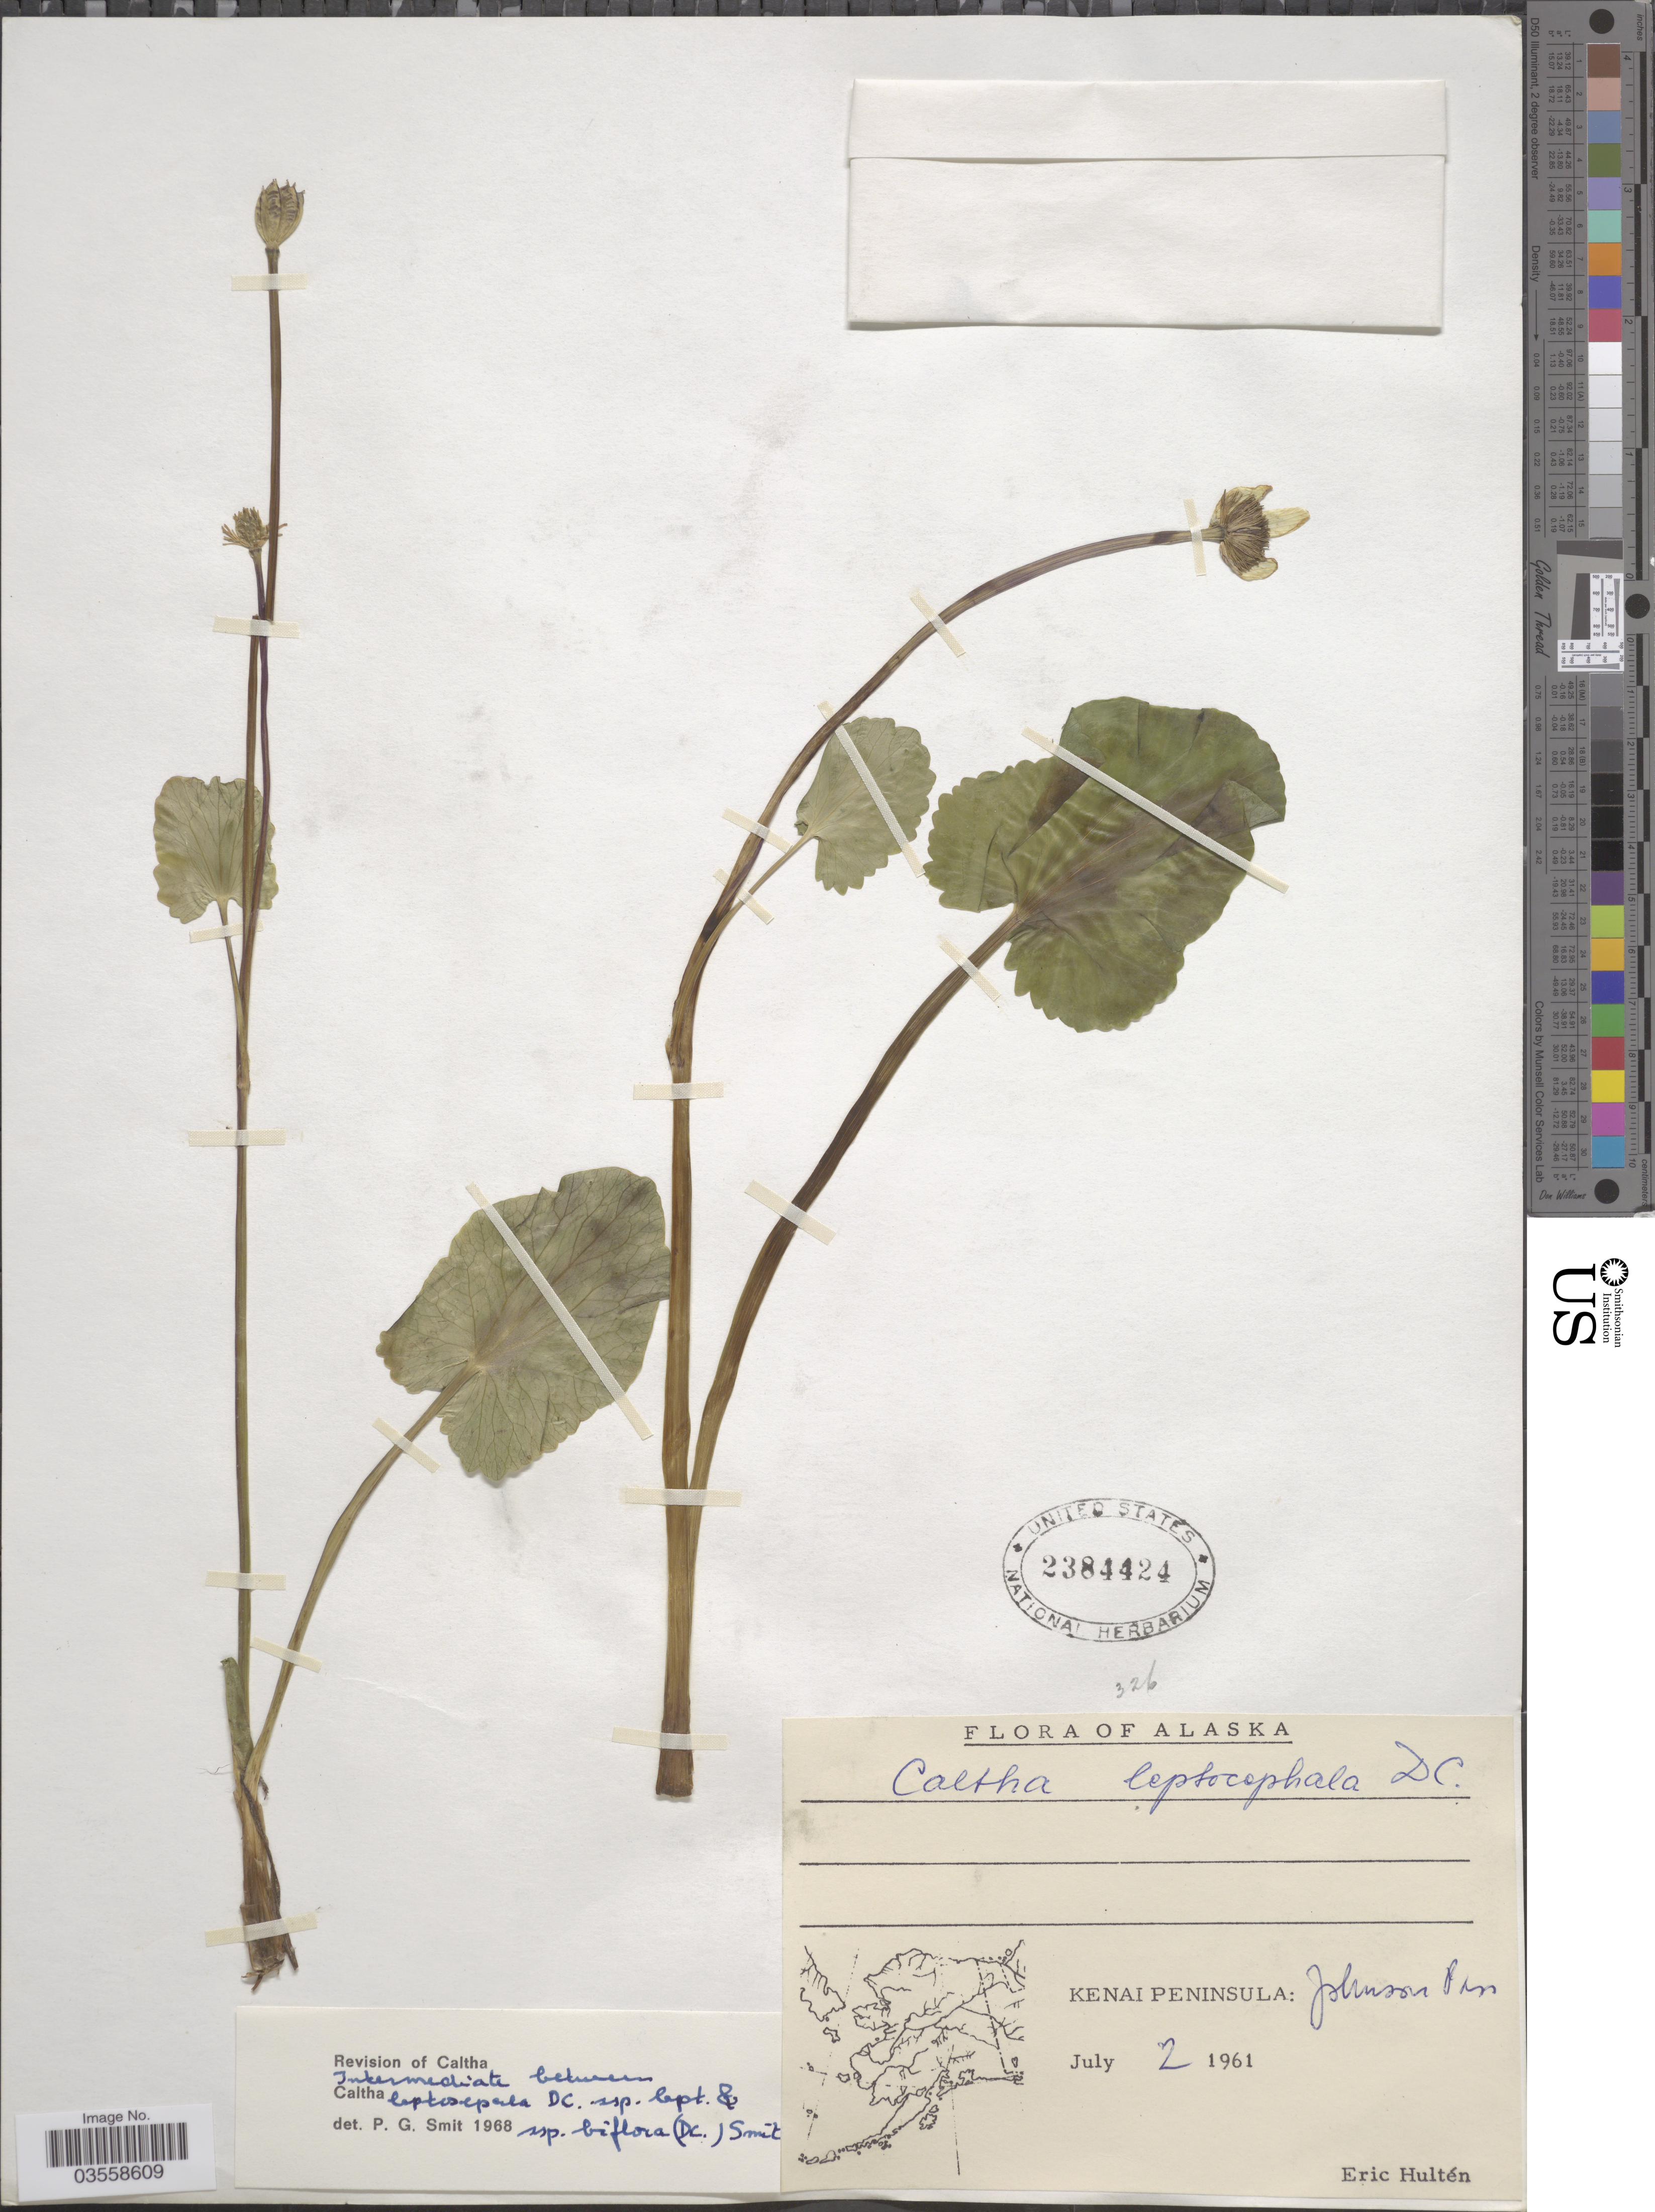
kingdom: Plantae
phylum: Tracheophyta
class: Magnoliopsida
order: Ranunculales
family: Ranunculaceae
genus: Caltha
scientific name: Caltha leptosepala subsp. biflora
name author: DC.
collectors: E. G. Hultén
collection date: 1961-07-02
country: United States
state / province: Alaska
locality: Kenai Peninsula: Johnson Pass.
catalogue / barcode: US 2384424